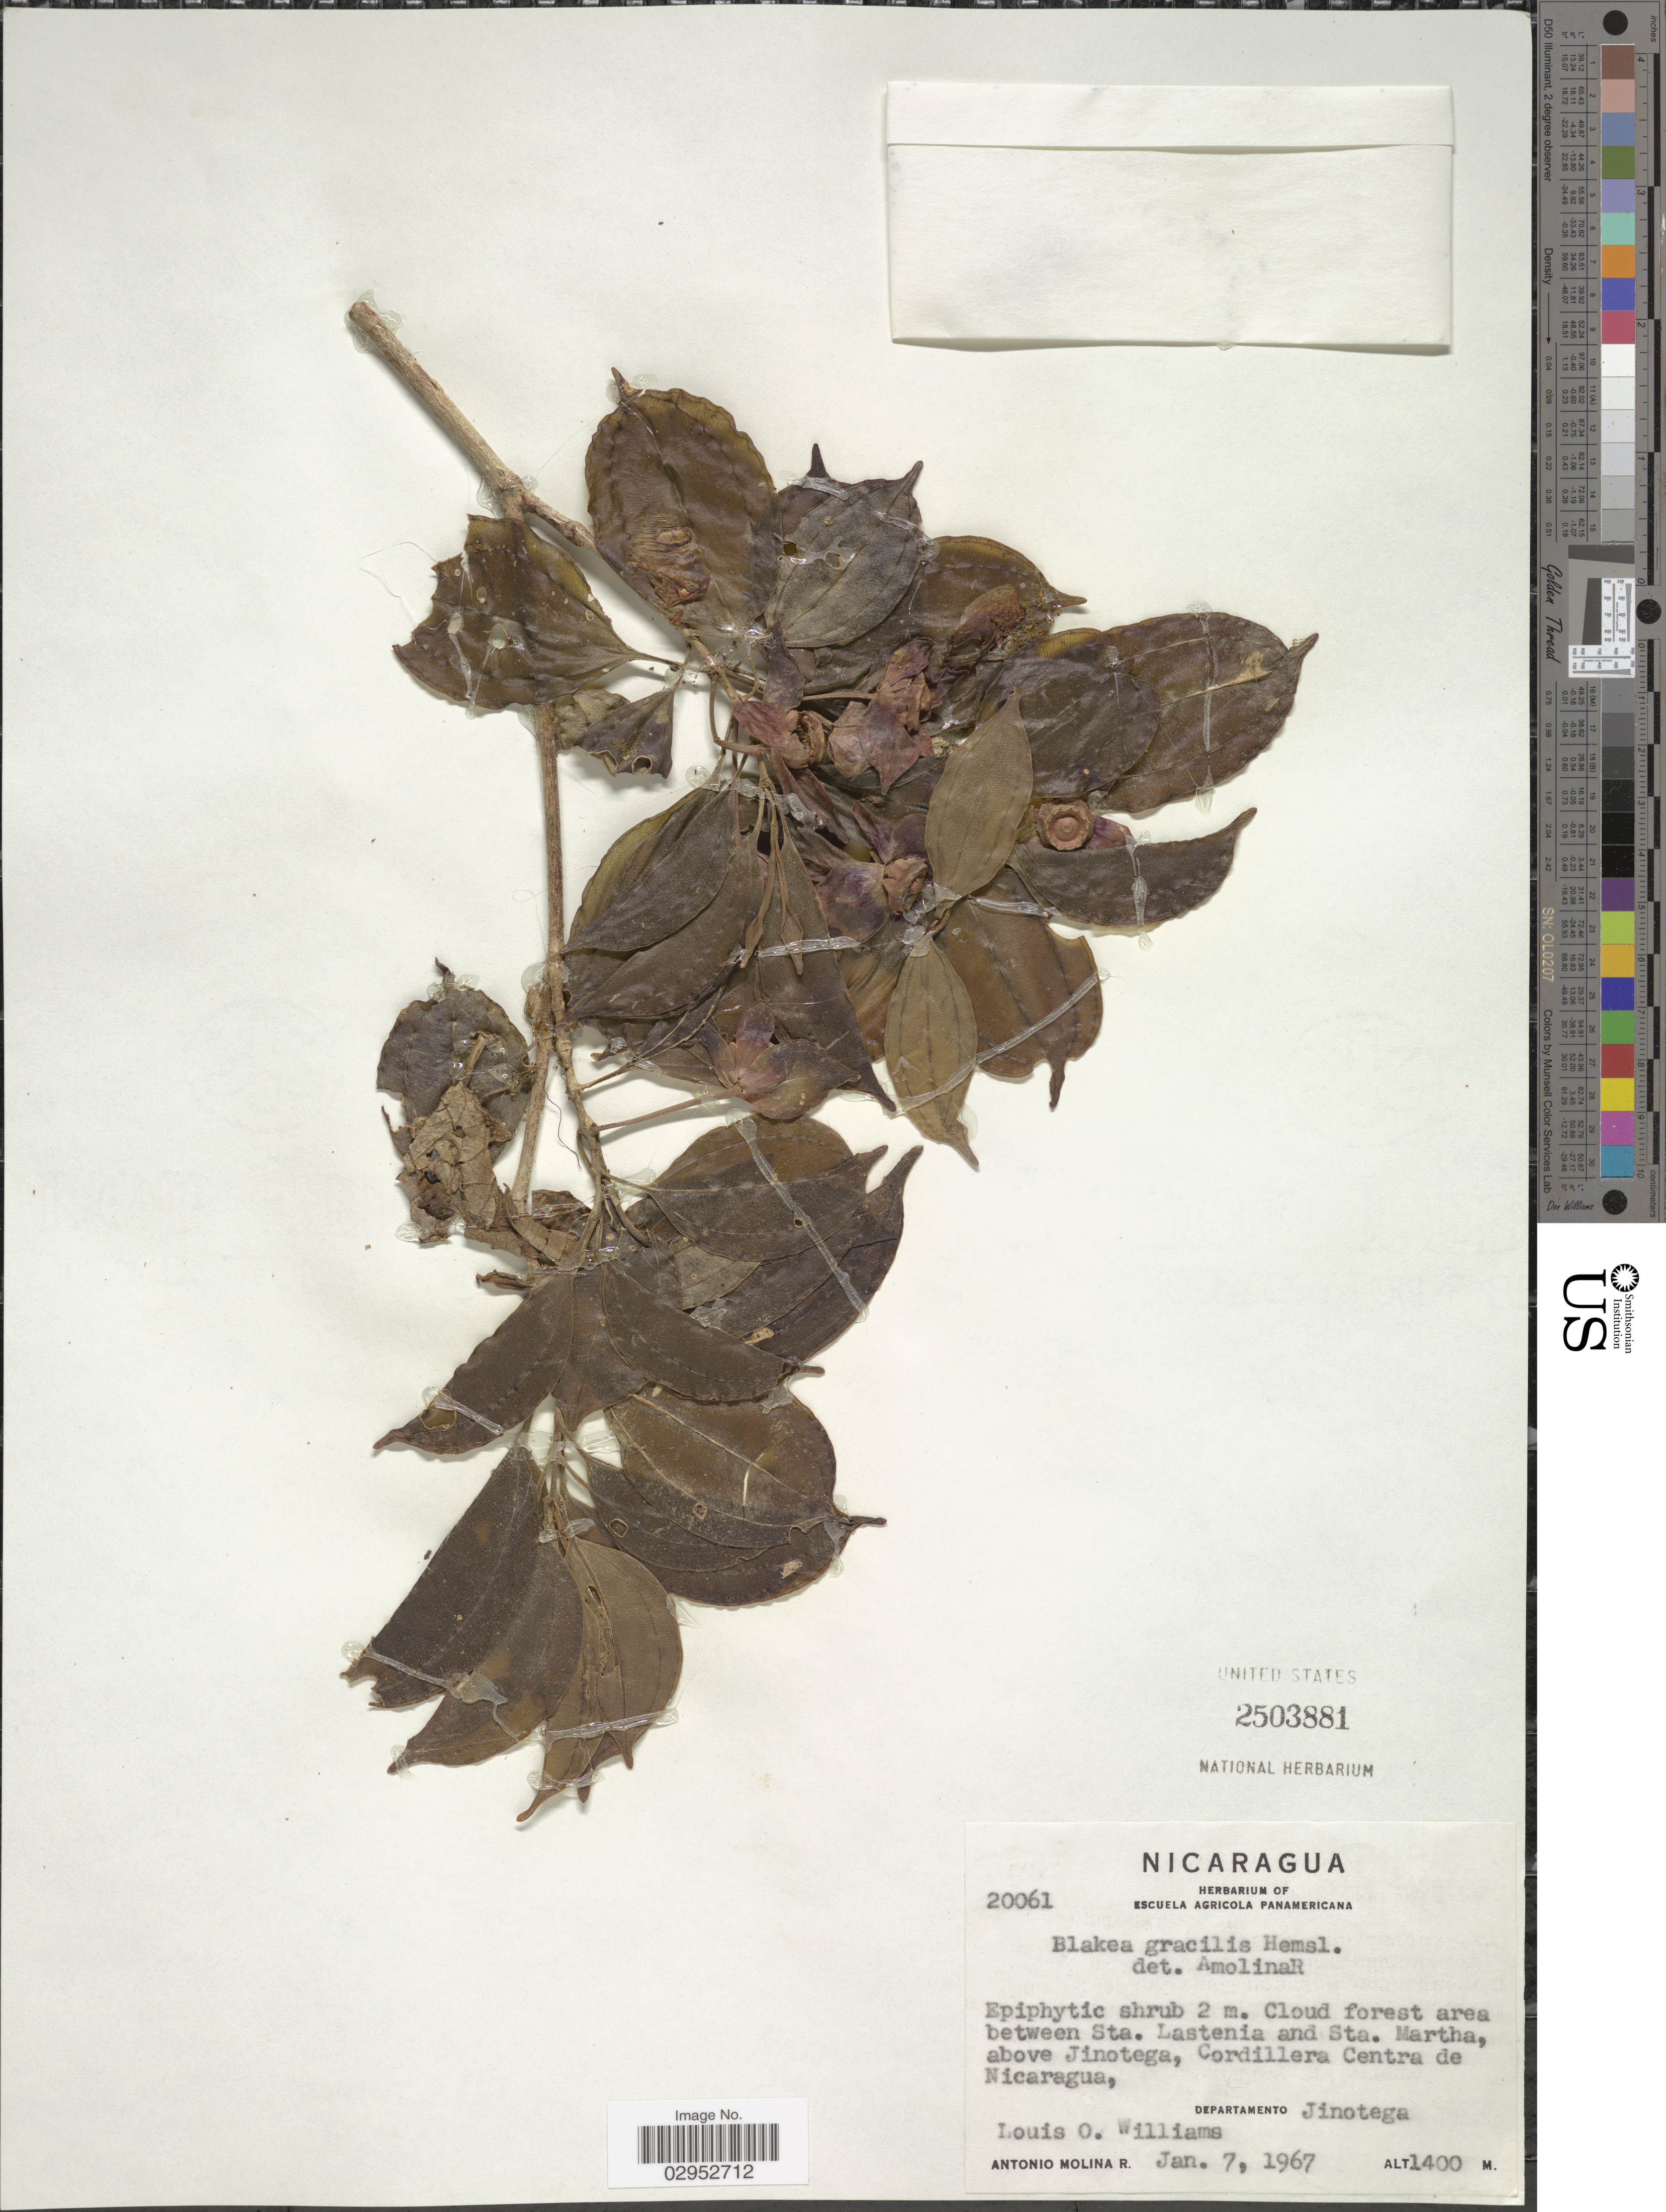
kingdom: Plantae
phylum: Tracheophyta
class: Magnoliopsida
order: Myrtales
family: Melastomataceae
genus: Blakea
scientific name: Blakea gracilis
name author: Hemsl.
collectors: L. O. Williams & A. Molina R.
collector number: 20061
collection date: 1967-01-07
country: Nicaragua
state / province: Jinotega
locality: Cloud forest area between Sta. Lastenia and Sta. Martha, above Jinotega, Cordillera Centra de Nicaragua, Departamento Jinotega.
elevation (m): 1400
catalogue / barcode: US 2503881